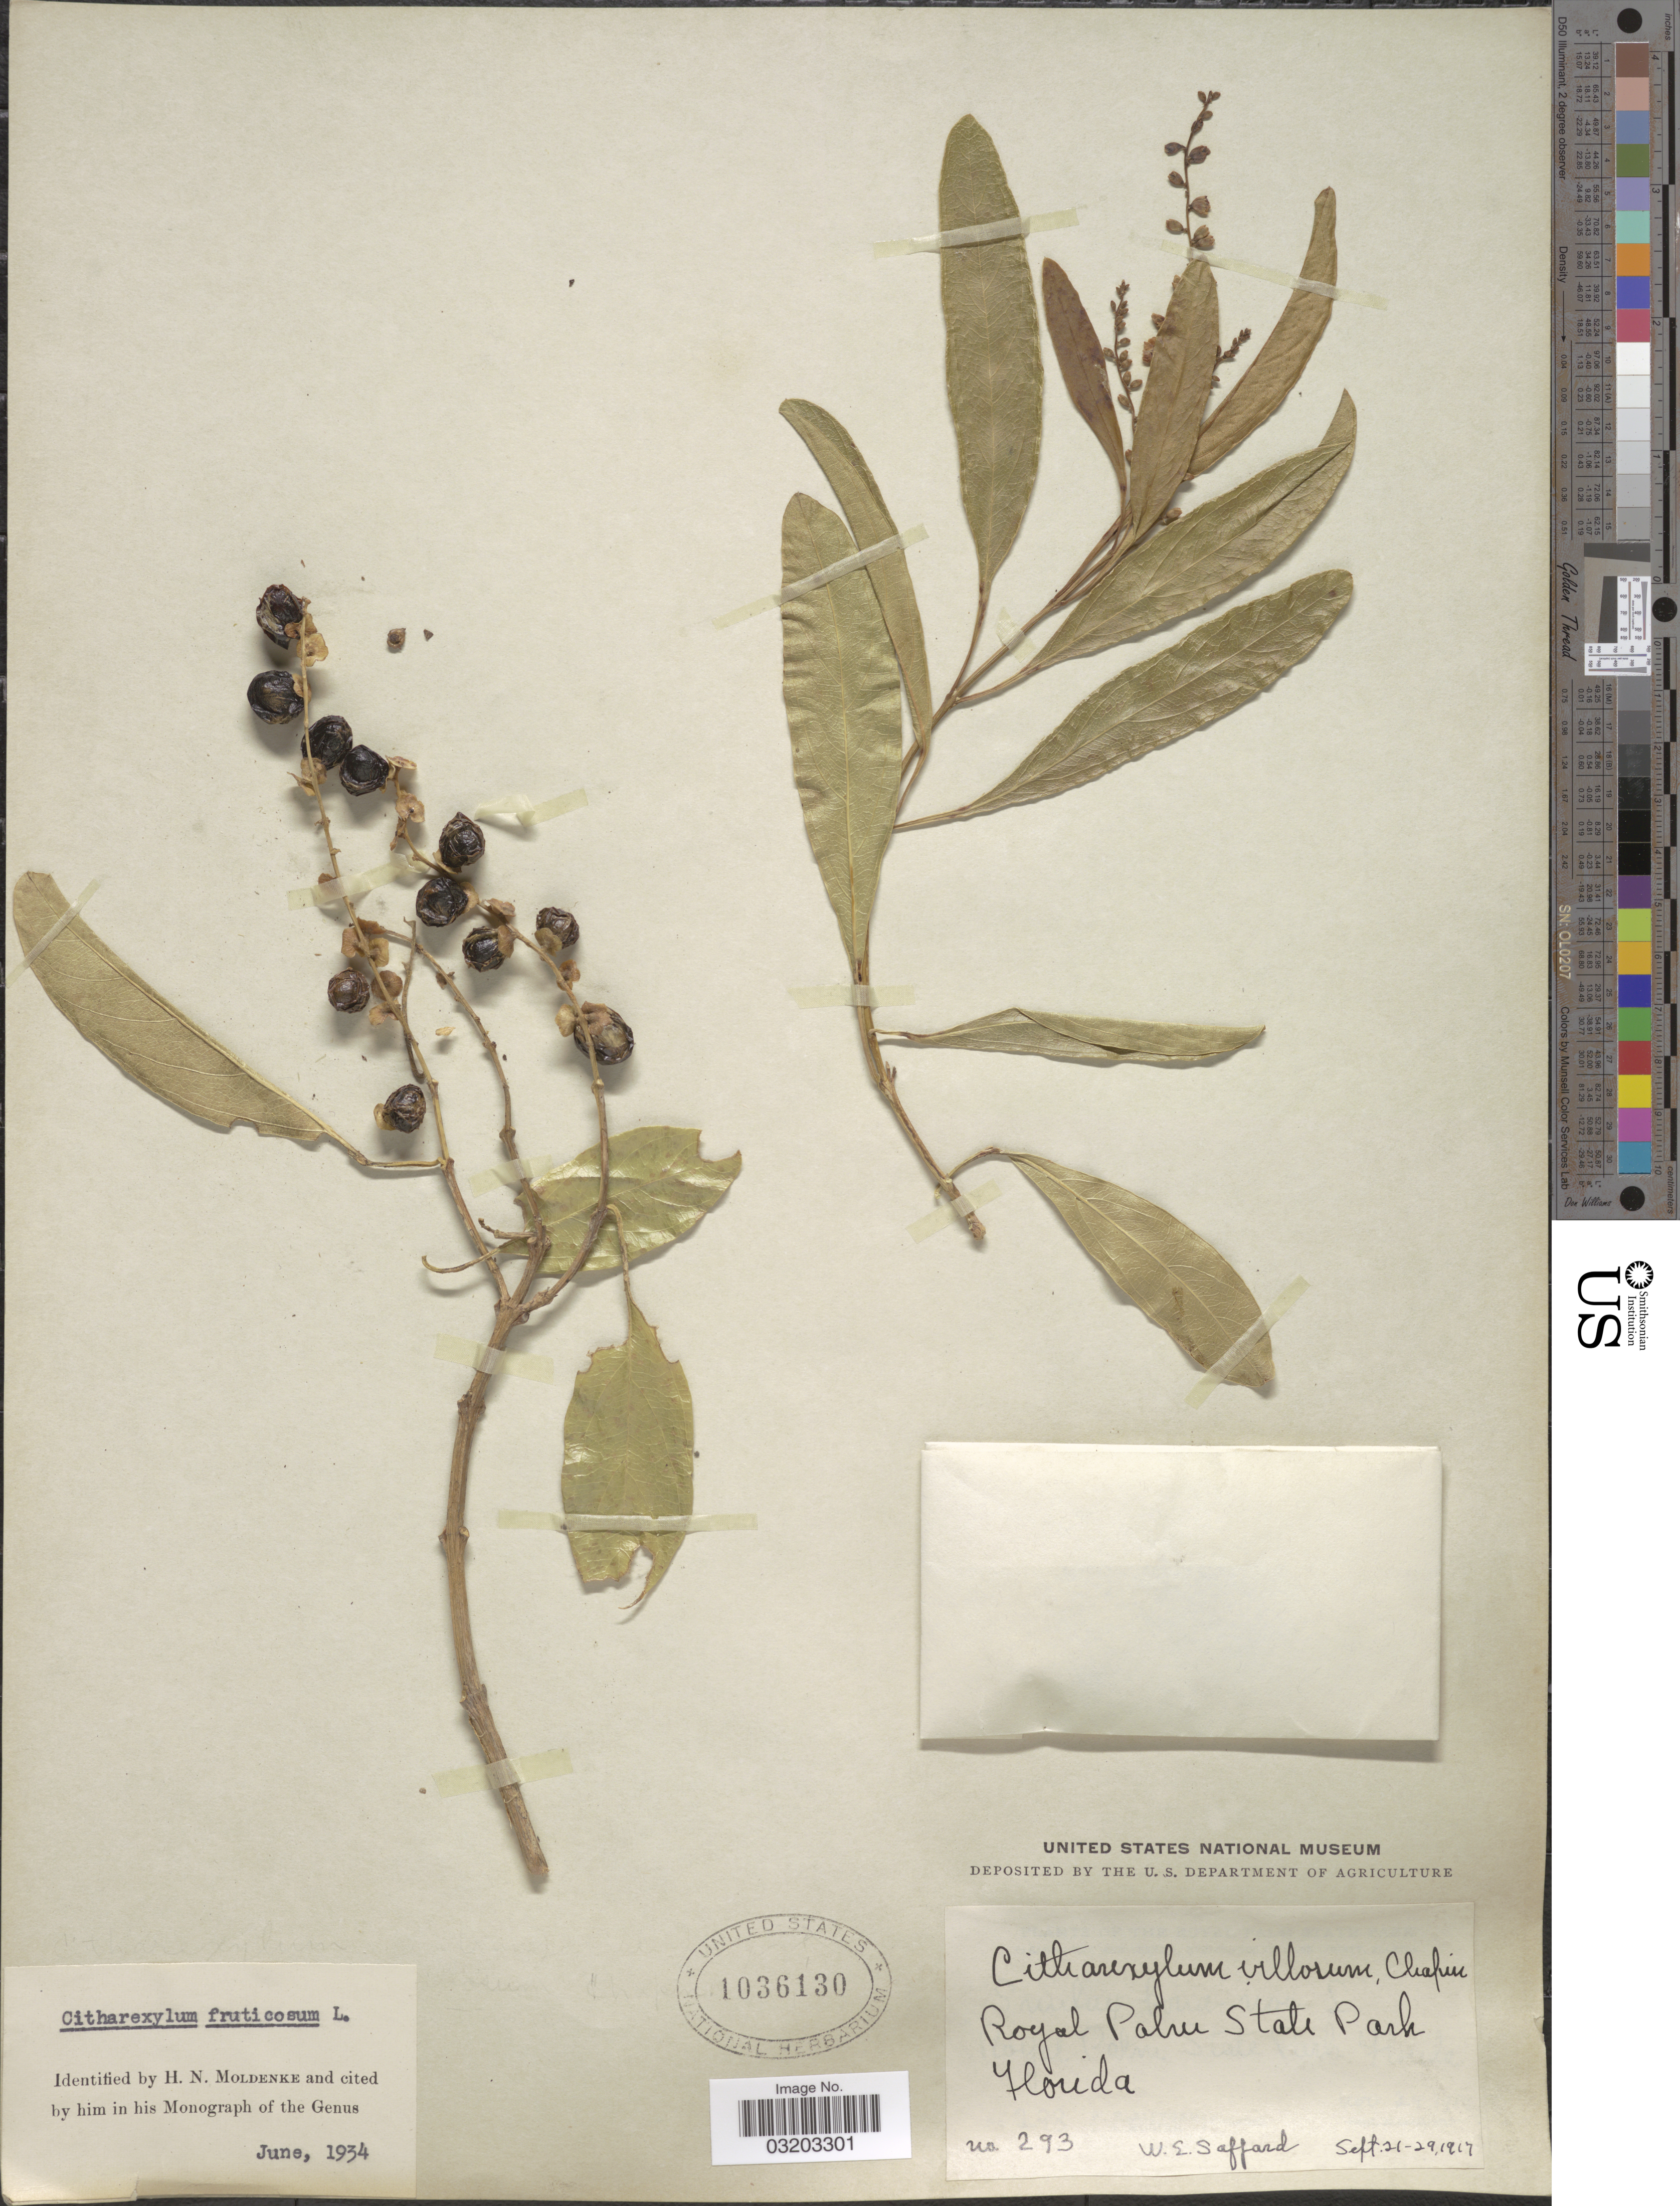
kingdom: Plantae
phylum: Tracheophyta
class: Magnoliopsida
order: Lamiales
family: Verbenaceae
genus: Citharexylum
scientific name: Citharexylum fruticosum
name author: L.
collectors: W. E. Safford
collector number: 293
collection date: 1917-09-21/1917-09-29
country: United States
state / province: Florida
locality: Royal Palm State Park.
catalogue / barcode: US 1036130